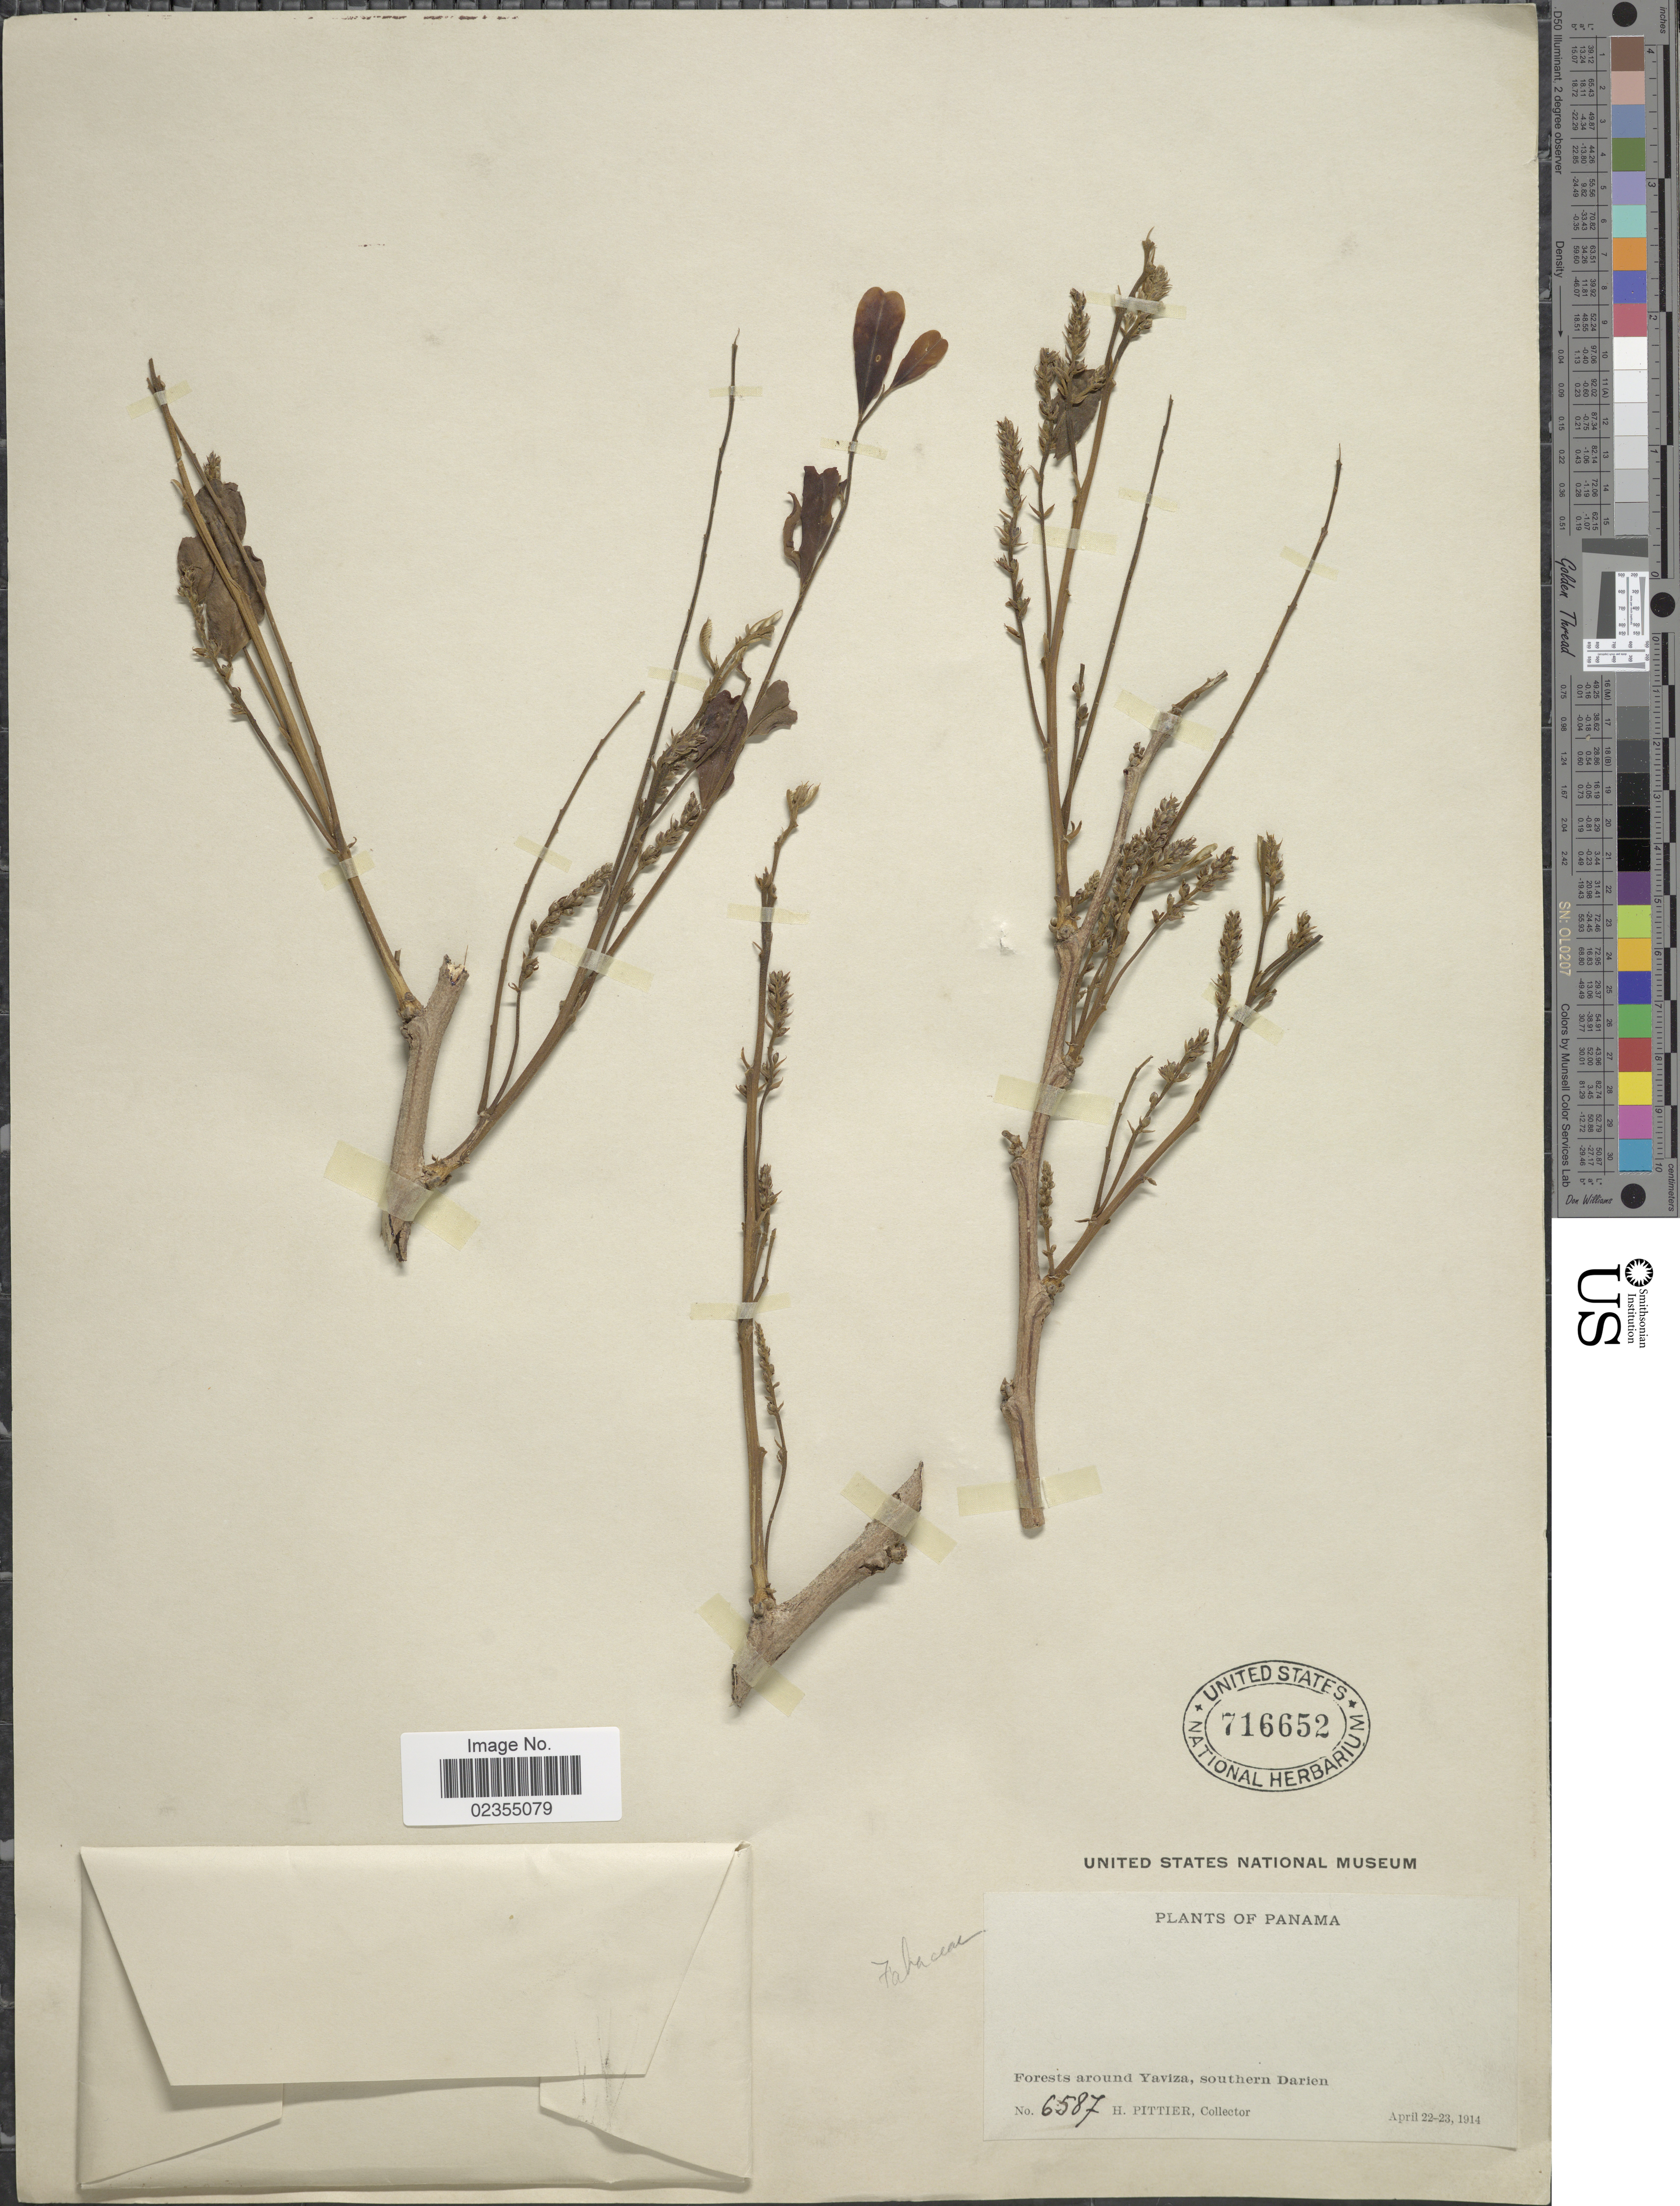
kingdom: Plantae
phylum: Tracheophyta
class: Magnoliopsida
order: Fabales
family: Fabaceae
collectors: H. F. Pittier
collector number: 6587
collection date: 1914-04-22/1914-04-23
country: Panama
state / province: Darién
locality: Forests around Yaviza, southern Darien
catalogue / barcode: US 716652